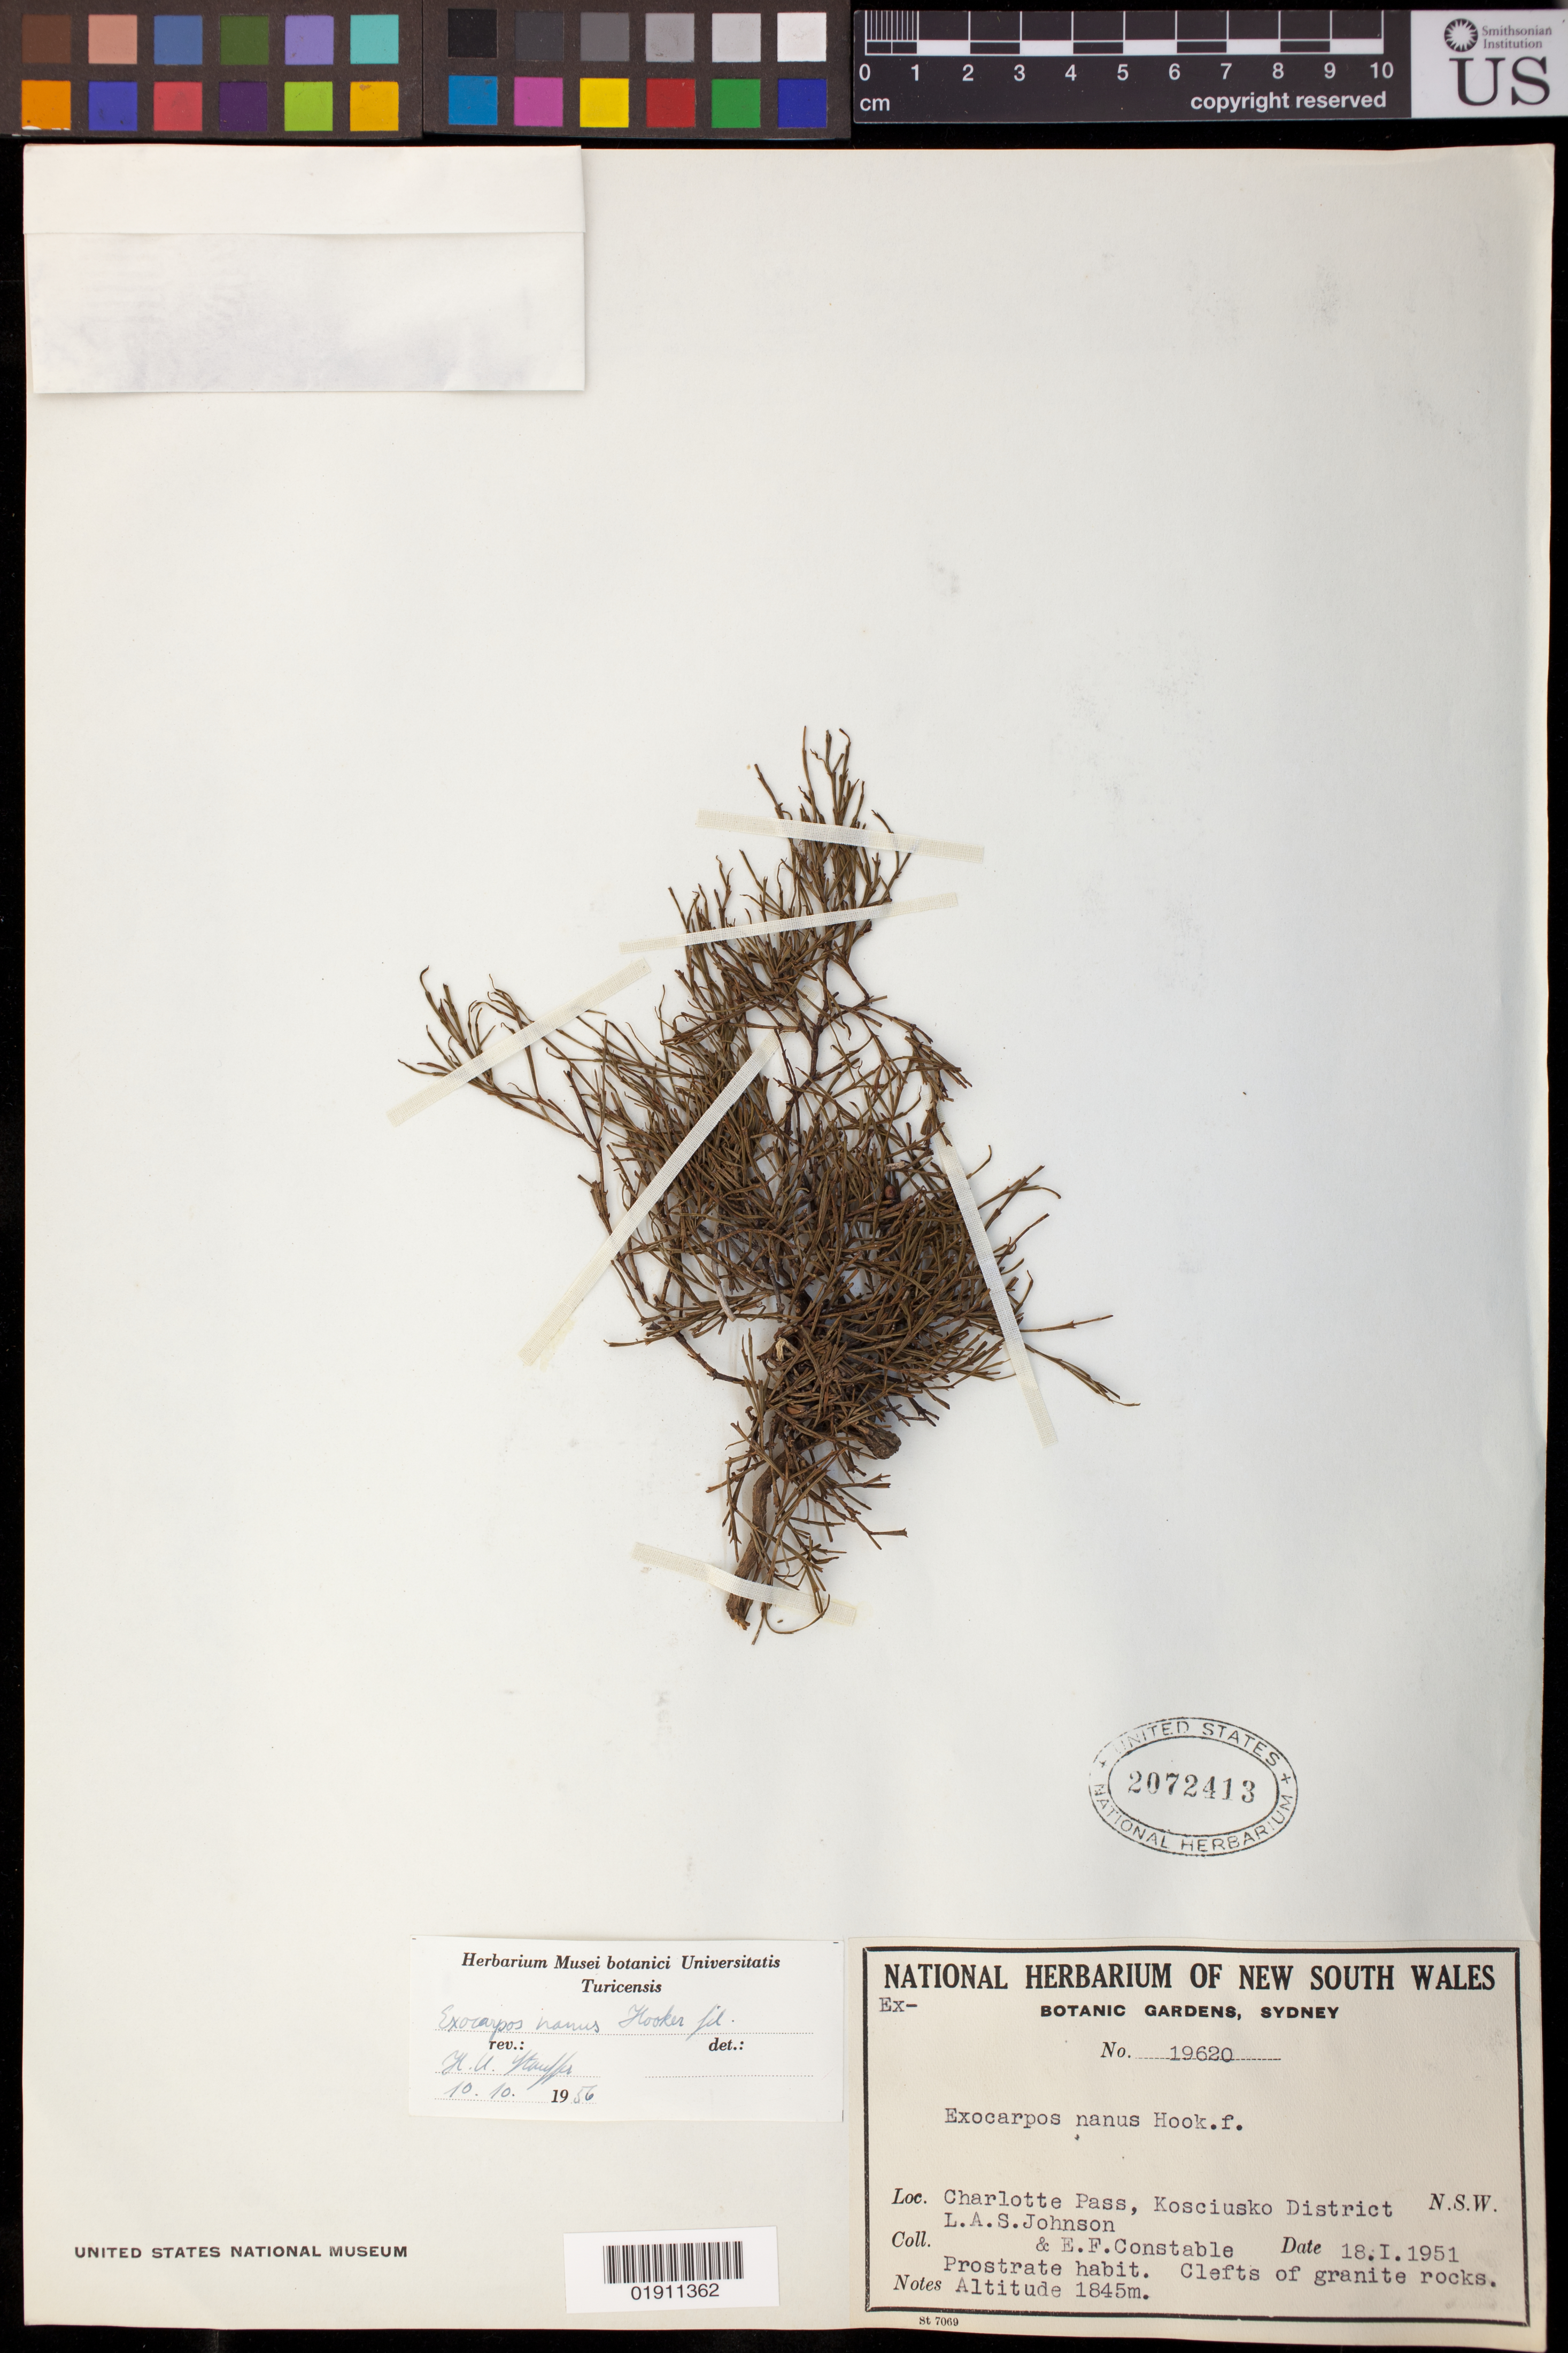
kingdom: Plantae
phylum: Tracheophyta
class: Magnoliopsida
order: Santalales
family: Santalaceae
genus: Exocarpos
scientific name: Exocarpos nanus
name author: Hook. f.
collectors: E. F. Constable & L. A. S. Johnson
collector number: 19620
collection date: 1951-01-18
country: Australia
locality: Charlotte Pass, Kosciusko District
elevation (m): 1845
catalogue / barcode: US 2072413